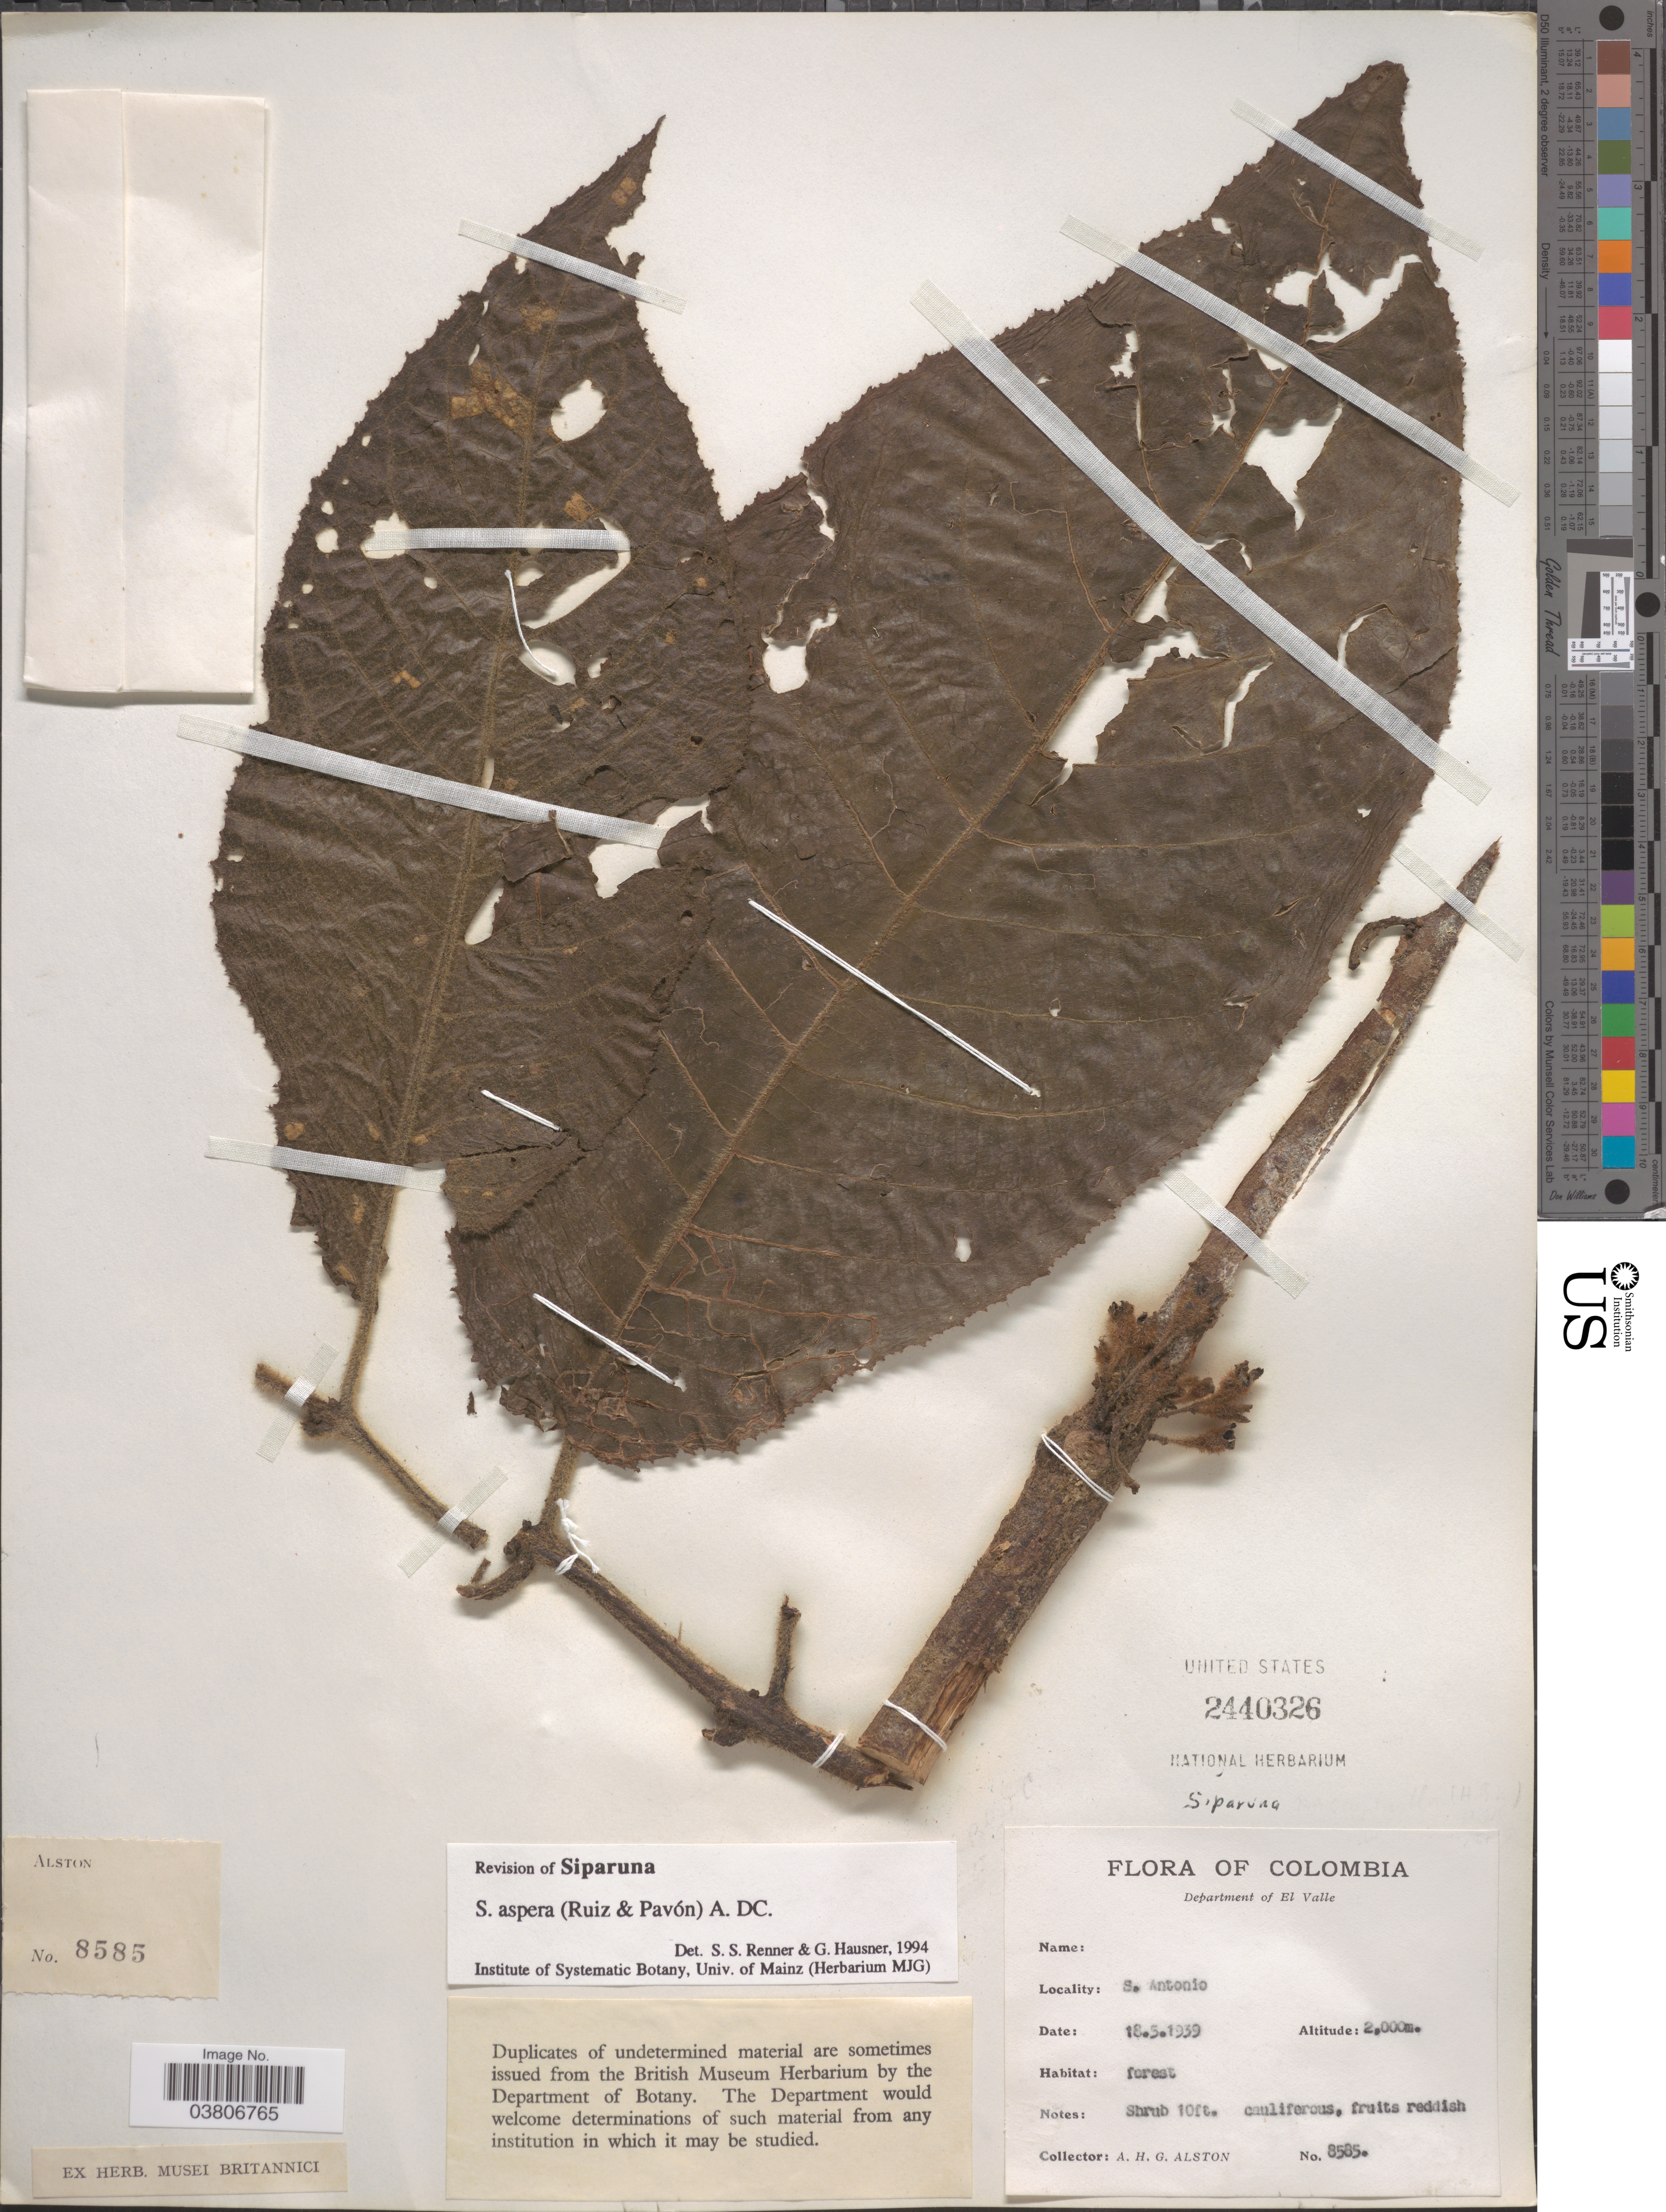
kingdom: Plantae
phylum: Tracheophyta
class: Magnoliopsida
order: Laurales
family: Siparunaceae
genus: Siparuna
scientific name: Siparuna aspera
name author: (Ruiz & Pav.) A. DC.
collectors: A. H. Alston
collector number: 8585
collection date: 1939-05-18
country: Colombia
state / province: Valle del Cauca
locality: Department of El Valle. S. Antonio.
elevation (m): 2000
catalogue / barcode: US 2440326